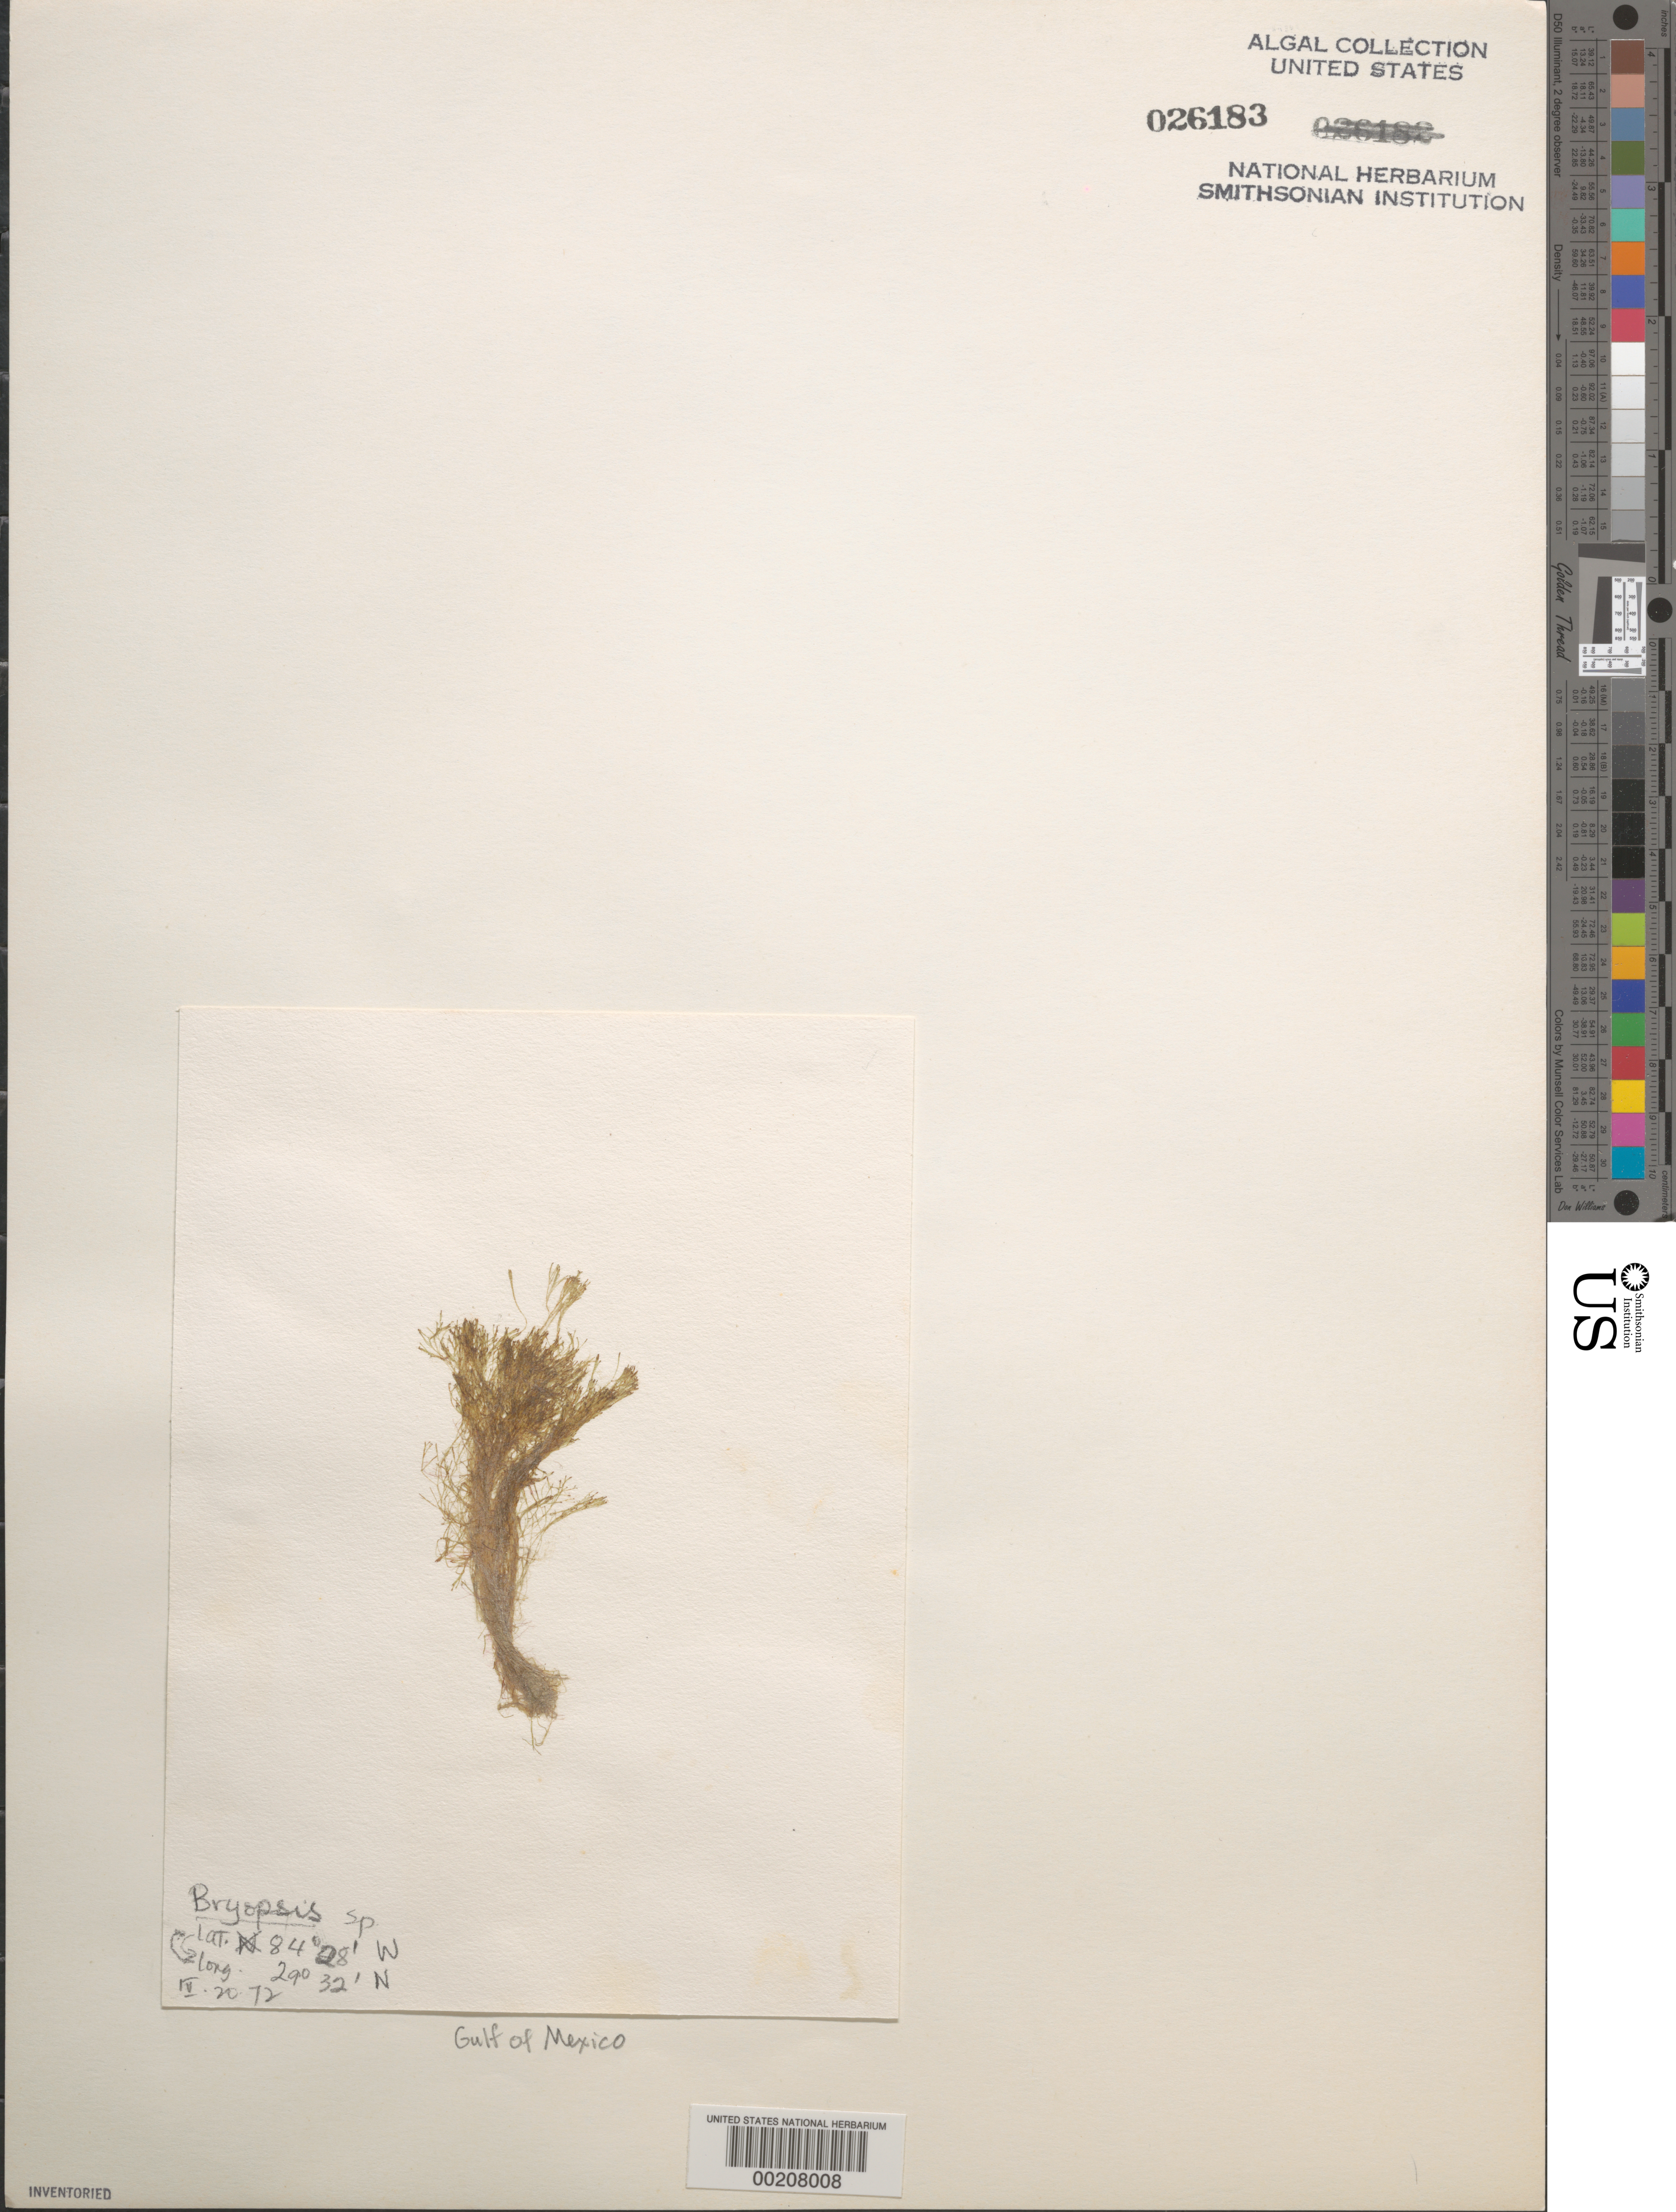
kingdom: Plantae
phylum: Chlorophyta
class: Ulvophyceae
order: Bryopsidales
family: Bryopsidaceae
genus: Bryopsis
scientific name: Bryopsis sp.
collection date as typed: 20 Apr 1972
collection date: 1972-04-20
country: United States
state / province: Florida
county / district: Franklin County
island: St. George Island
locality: Gulf of Mexico near St. George Island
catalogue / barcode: US 26183